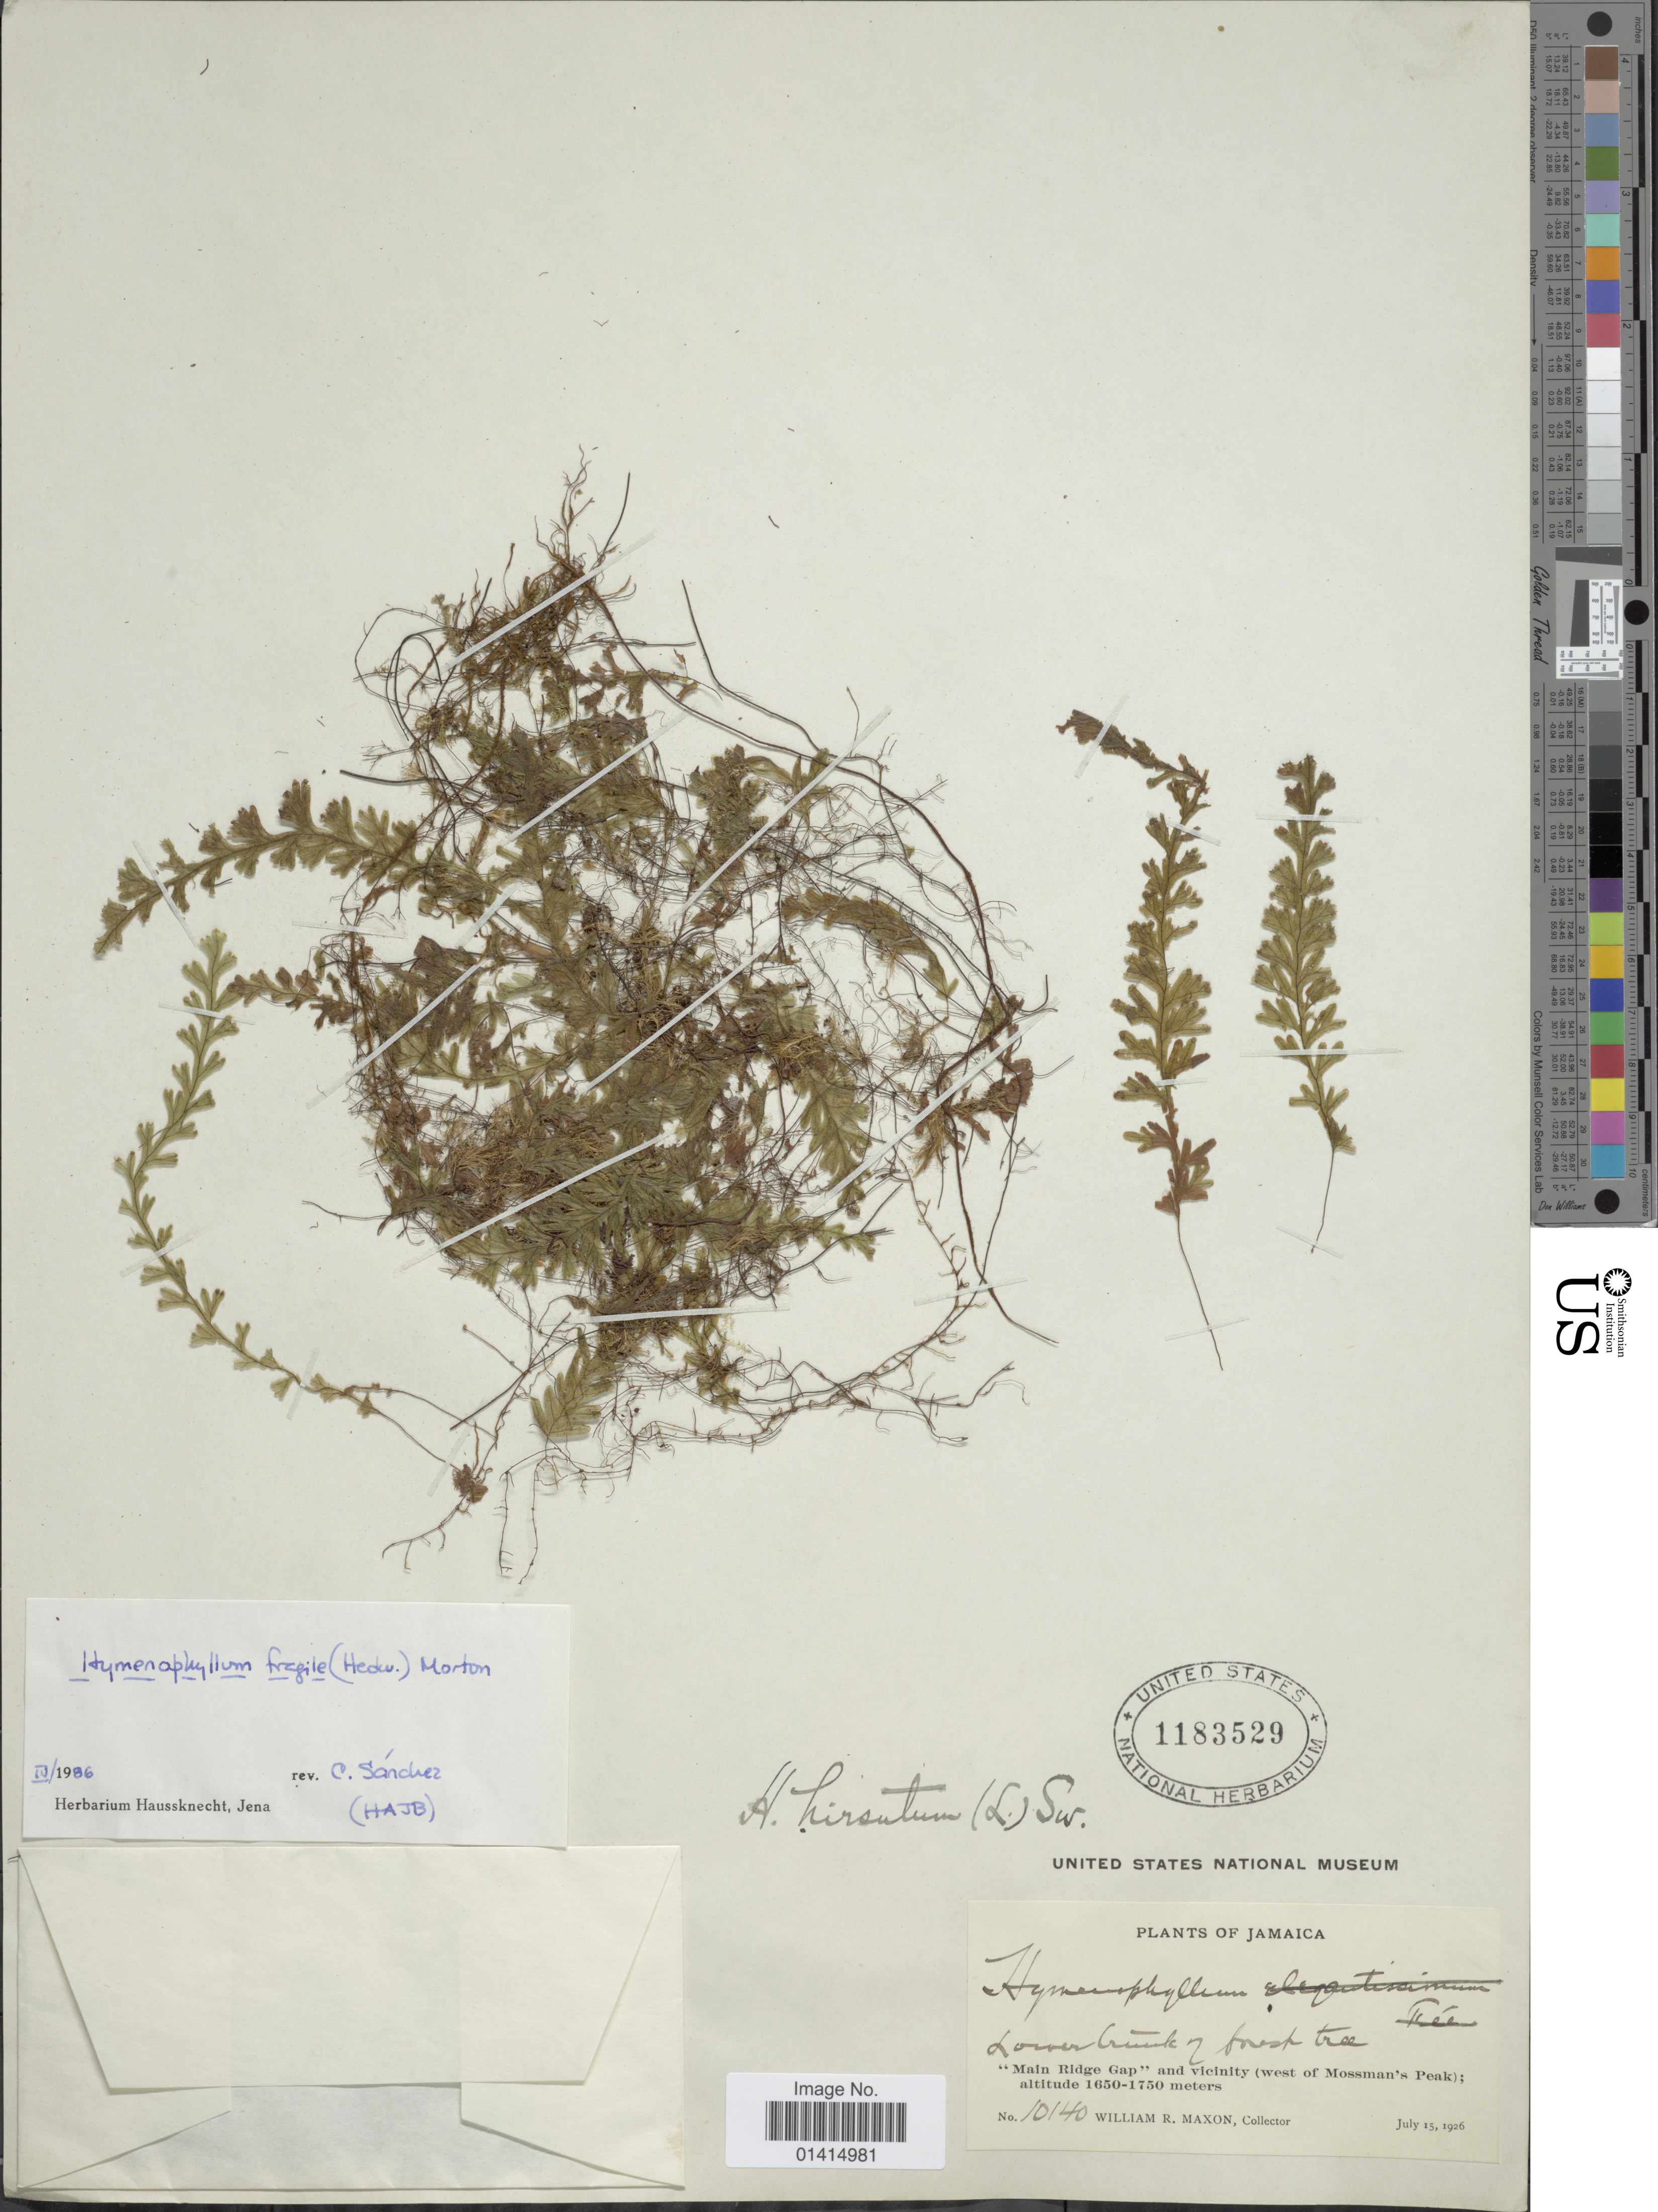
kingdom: Plantae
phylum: Tracheophyta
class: Polypodiopsida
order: Hymenophyllales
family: Hymenophyllaceae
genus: Hymenophyllum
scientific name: Hymenophyllum fragile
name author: (Hedw.) C.V. Morton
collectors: W. R. Maxon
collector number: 10140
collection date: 1926-07-15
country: Jamaica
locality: Main Ridge Gap and vicinity (West of Mossman's Peak)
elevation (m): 1650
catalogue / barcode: US 1183529